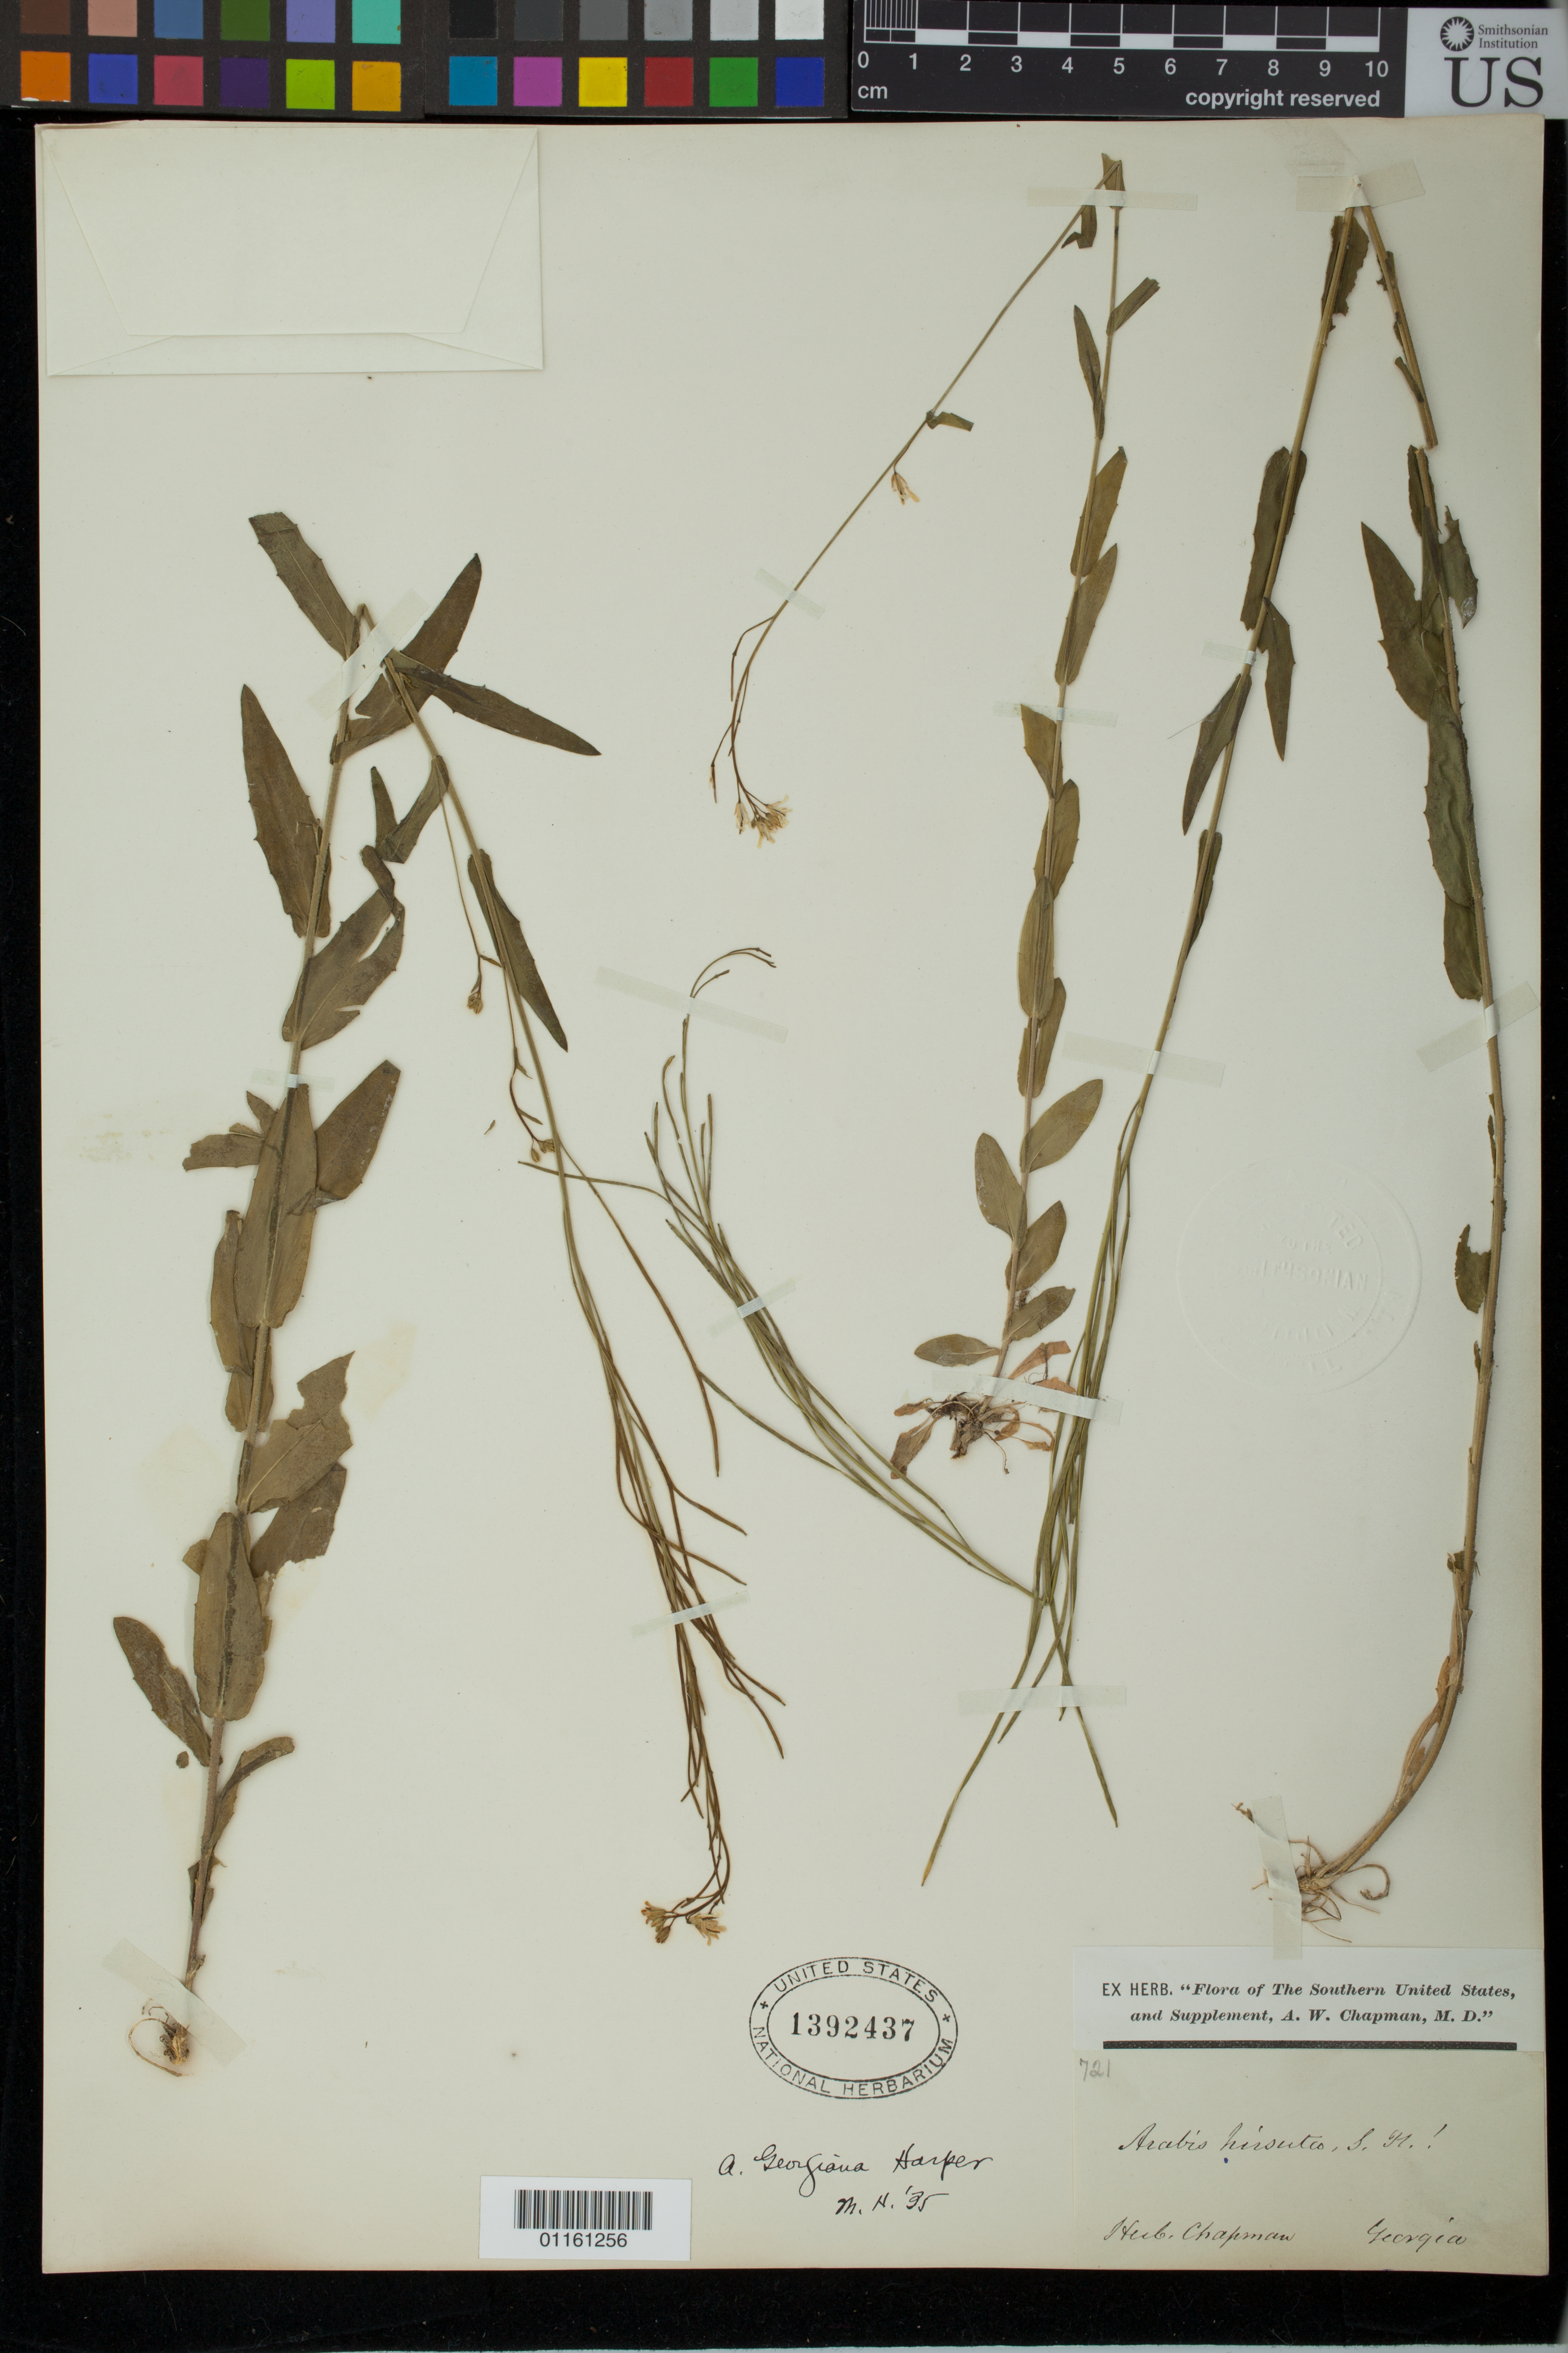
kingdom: Plantae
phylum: Tracheophyta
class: Magnoliopsida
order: Brassicales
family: Brassicaceae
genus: Arabis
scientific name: Arabis georgiana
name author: R.M. Harper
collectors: ex herb. A.W. Chapman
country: United States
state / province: Georgia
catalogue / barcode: US 1392437